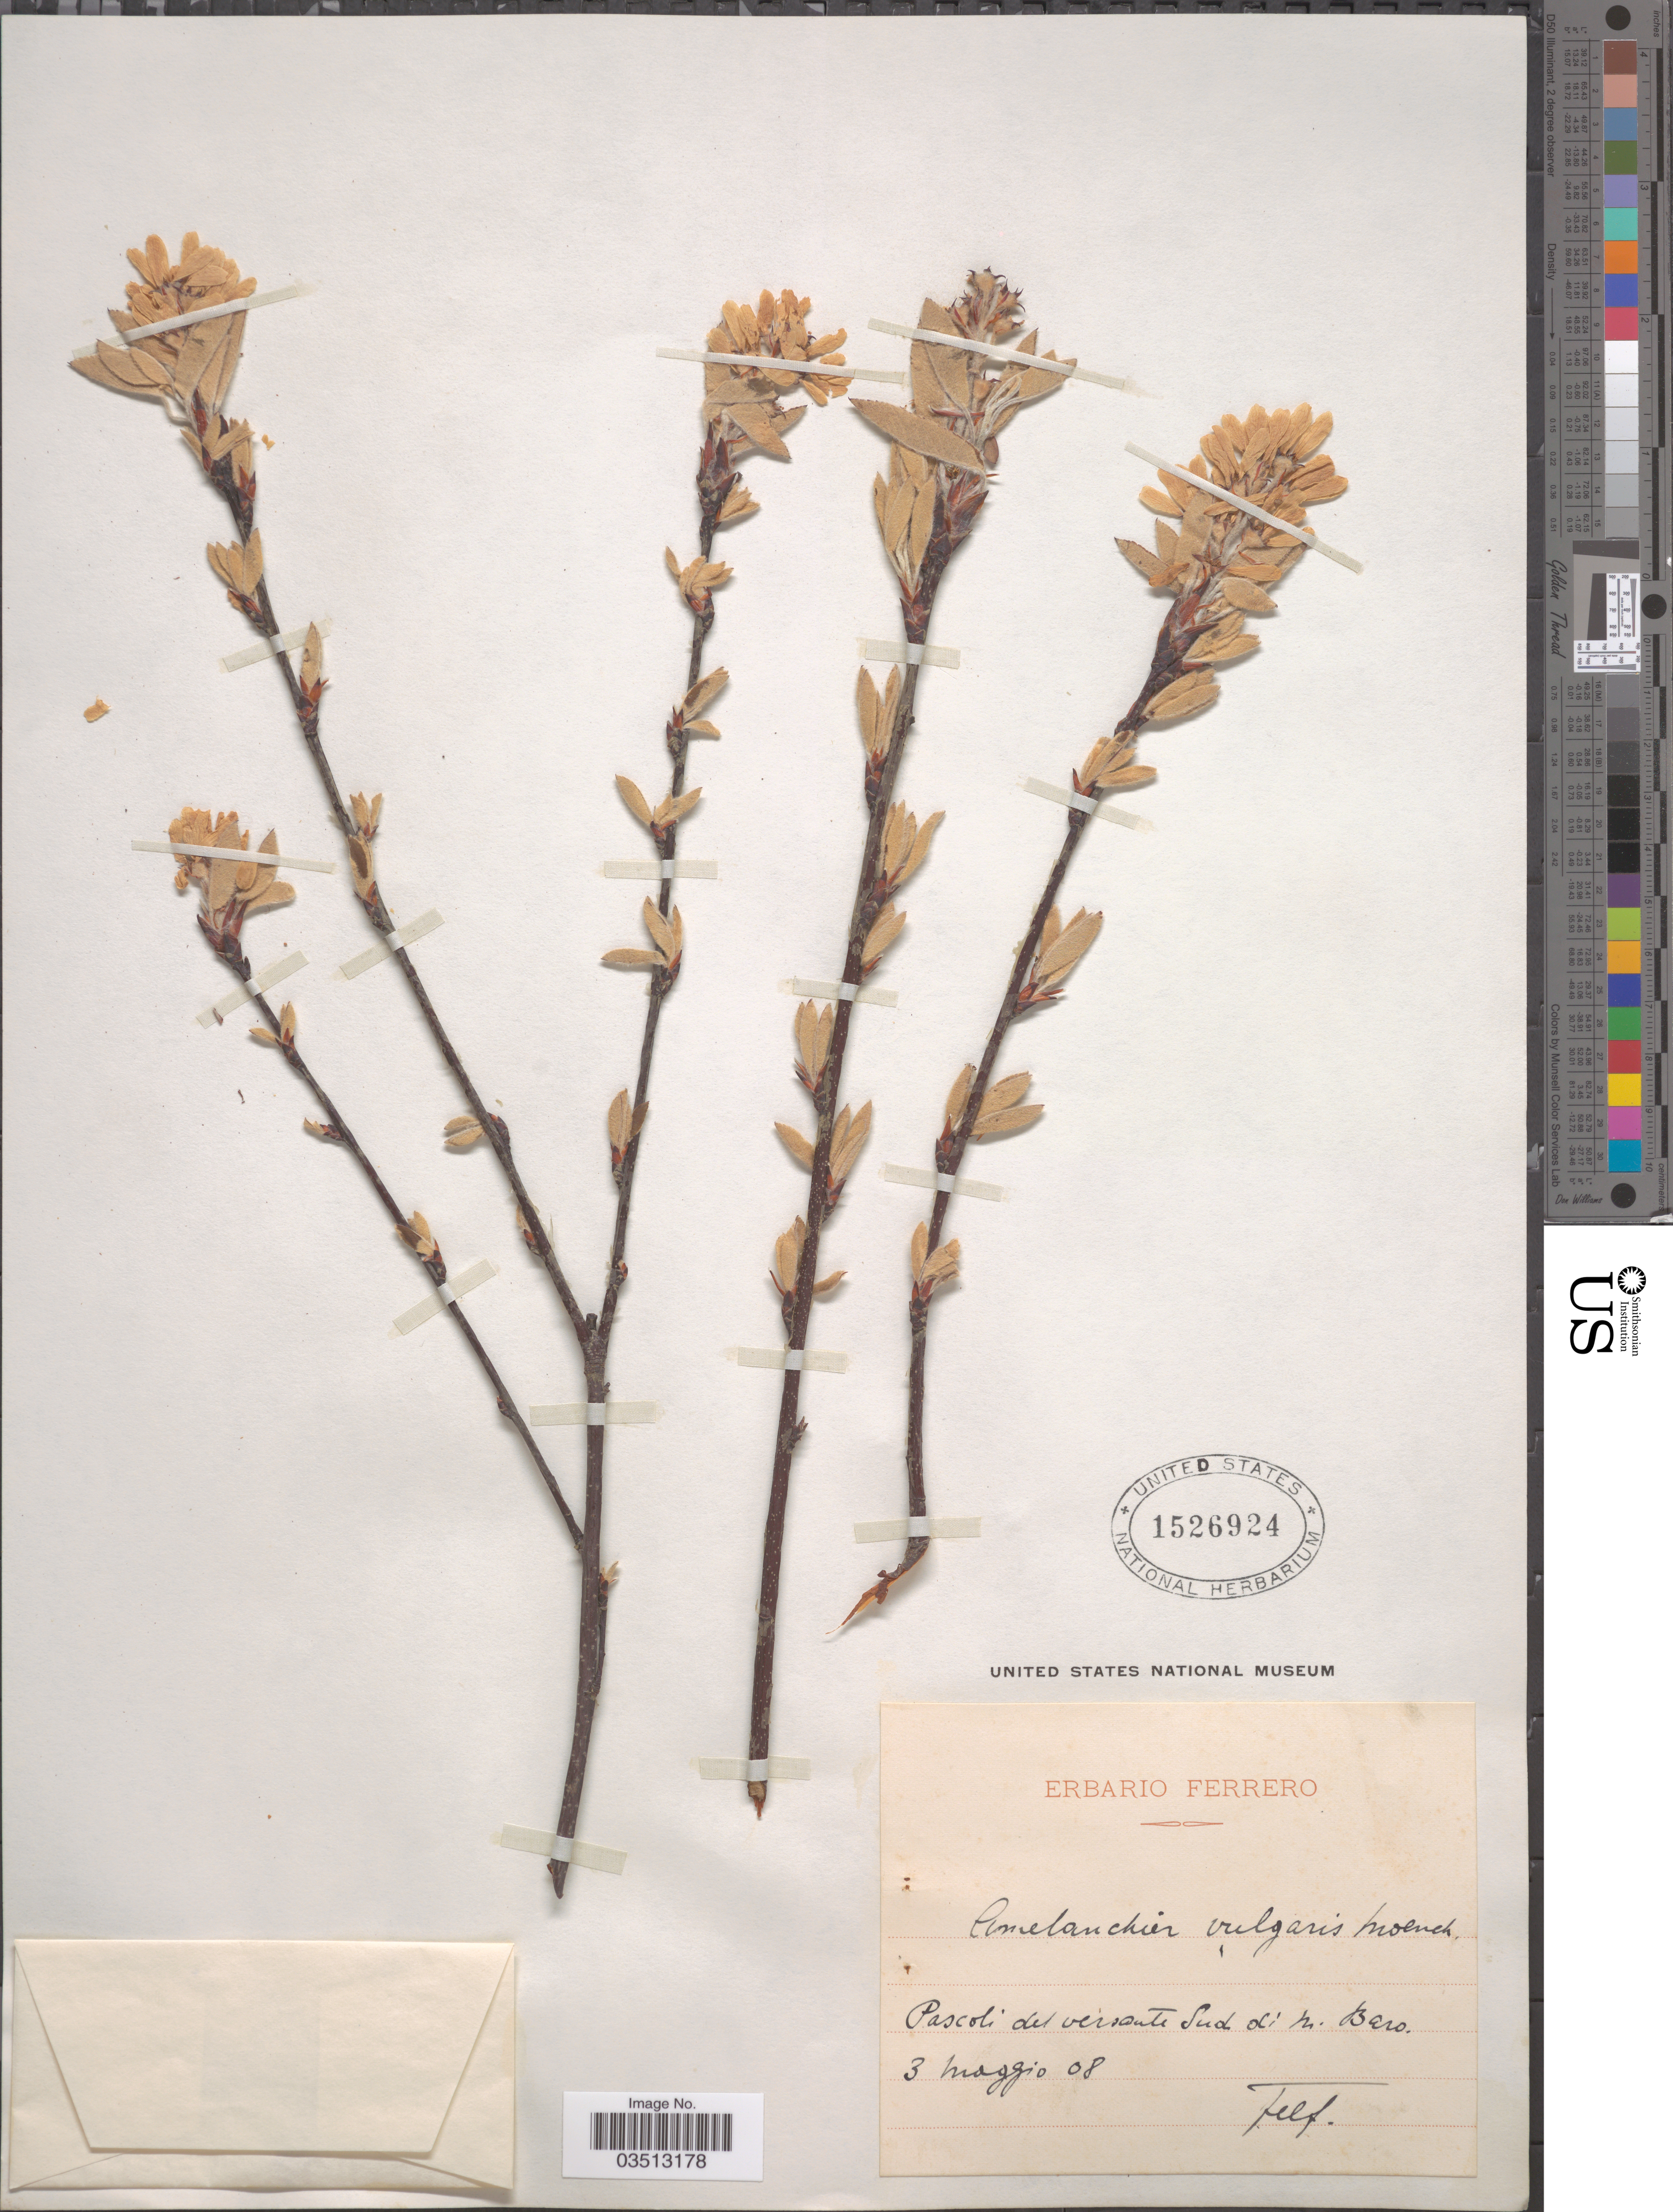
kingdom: Plantae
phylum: Tracheophyta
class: Magnoliopsida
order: Rosales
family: Rosaceae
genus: Amelanchier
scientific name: Amelanchier vulgaris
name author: Moench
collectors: F. Ferrero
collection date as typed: Transcribed d/m/y: 3/5/8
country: Switzerland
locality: Pascoli del versante Sud di mi Baro.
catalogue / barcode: US 1526924